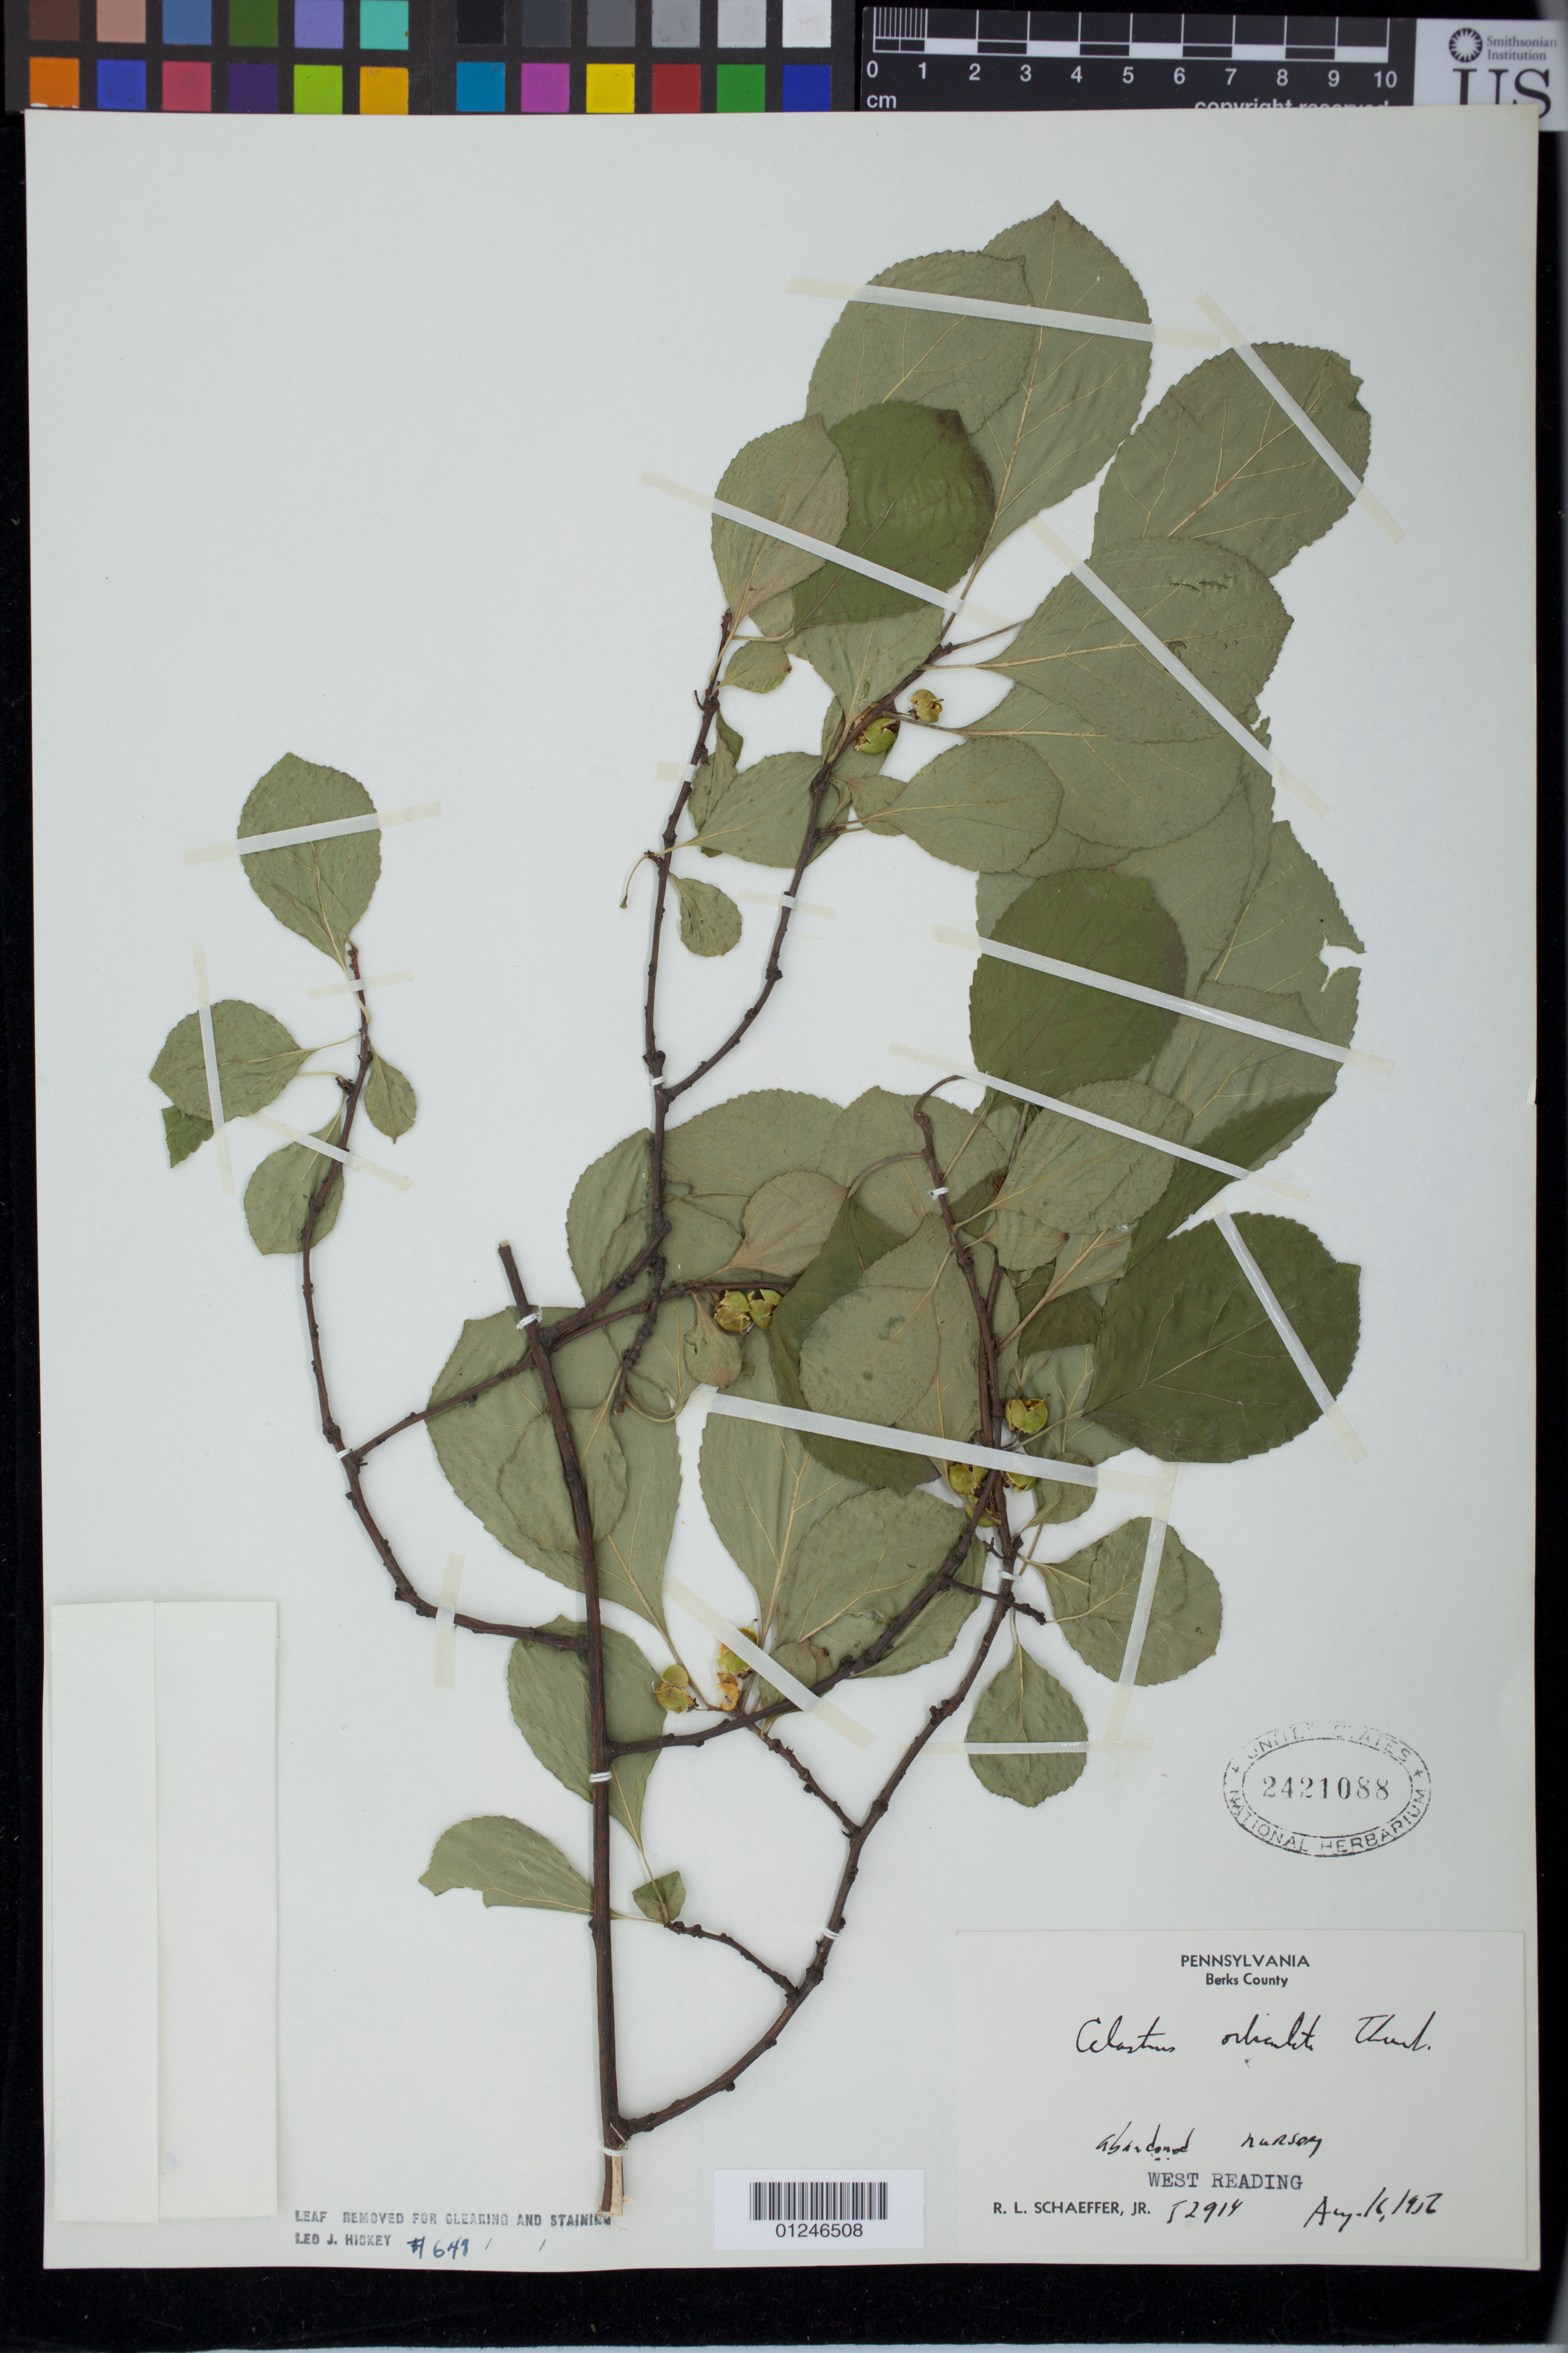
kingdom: Plantae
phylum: Tracheophyta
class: Magnoliopsida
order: Celastrales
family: Celastraceae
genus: Celastrus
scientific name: Celastrus orbiculatus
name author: Thunb.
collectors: R. L. Schaeffer Jr.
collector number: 52914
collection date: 1956-08-16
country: United States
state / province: Pennsylvania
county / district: Berks County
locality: West Reading, abandoned nursery,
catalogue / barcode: US 2421088